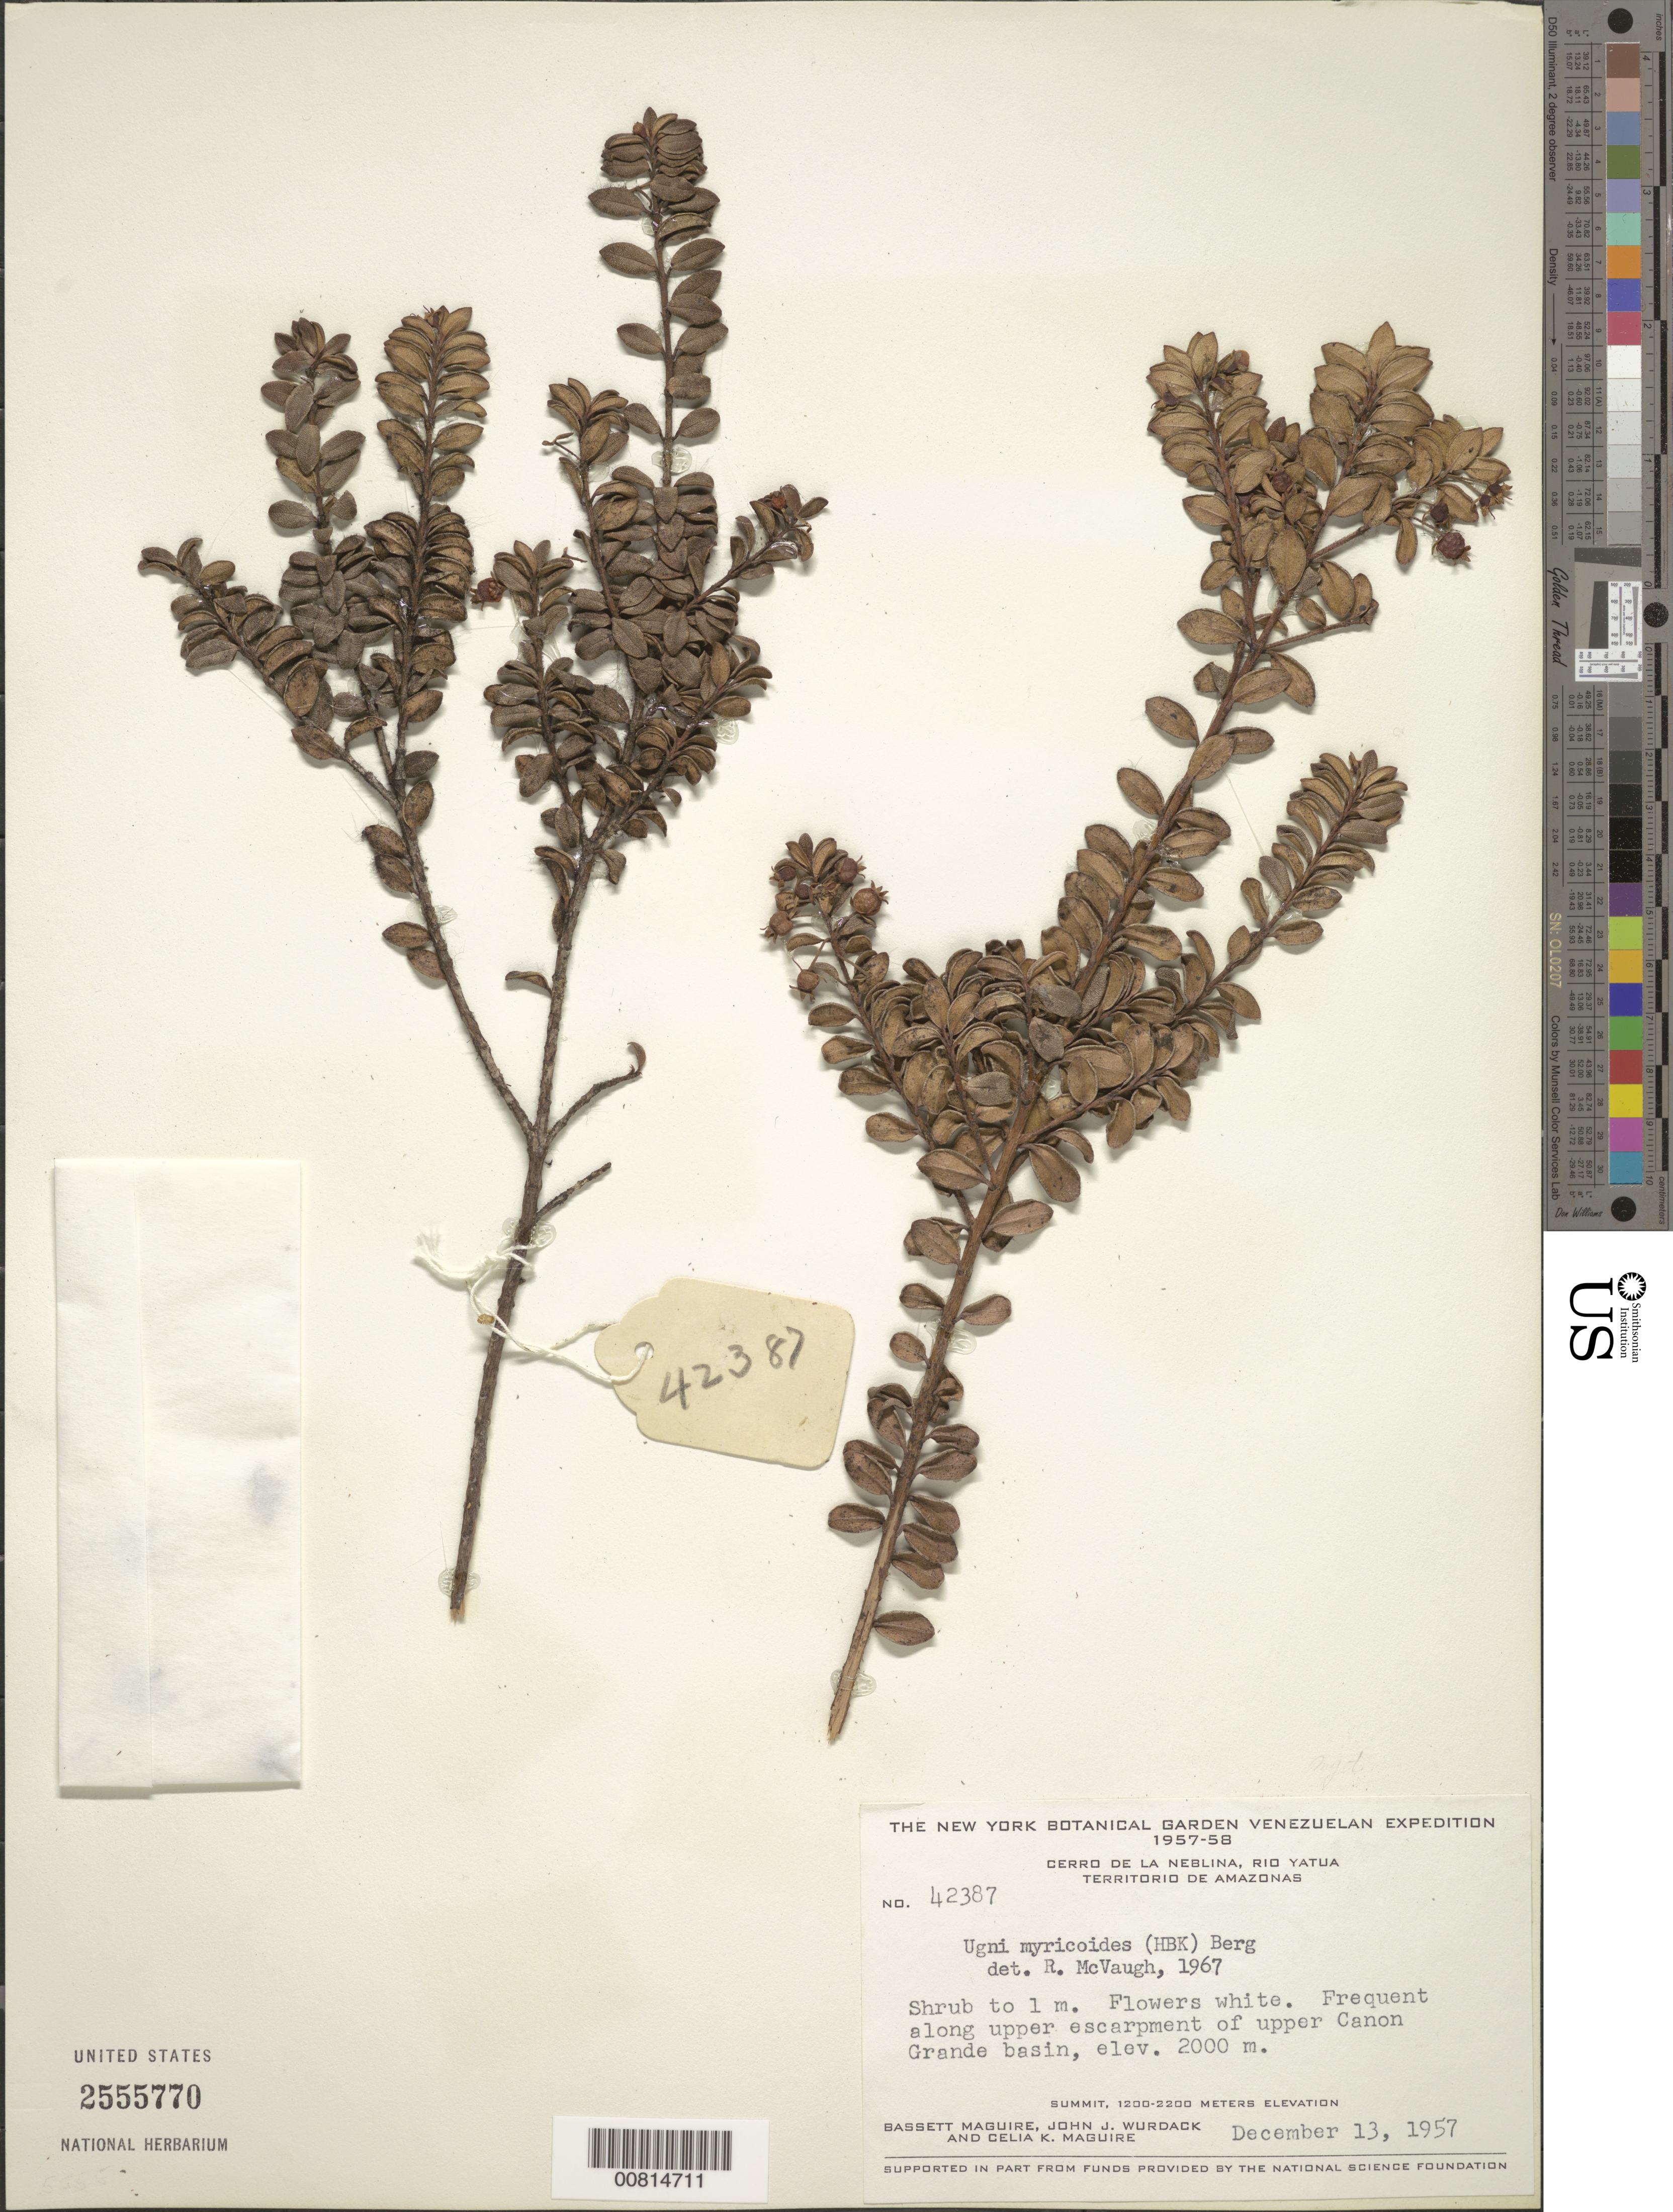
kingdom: Plantae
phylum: Tracheophyta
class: Magnoliopsida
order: Myrtales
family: Myrtaceae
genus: Ugni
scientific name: Ugni myricoides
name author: (Kunth) O. Berg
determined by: McVaugh, R.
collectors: B. Maguire, J. J. Wurdack & C. K. Maguire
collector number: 42387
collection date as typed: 13-Dec-57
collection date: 1957-12-13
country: Venezuela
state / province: Amazonas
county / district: Río Negro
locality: Cerro de la Neblina, Río Yatua, Caño Grande basin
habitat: Upper escarpment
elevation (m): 2000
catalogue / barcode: US 2555770